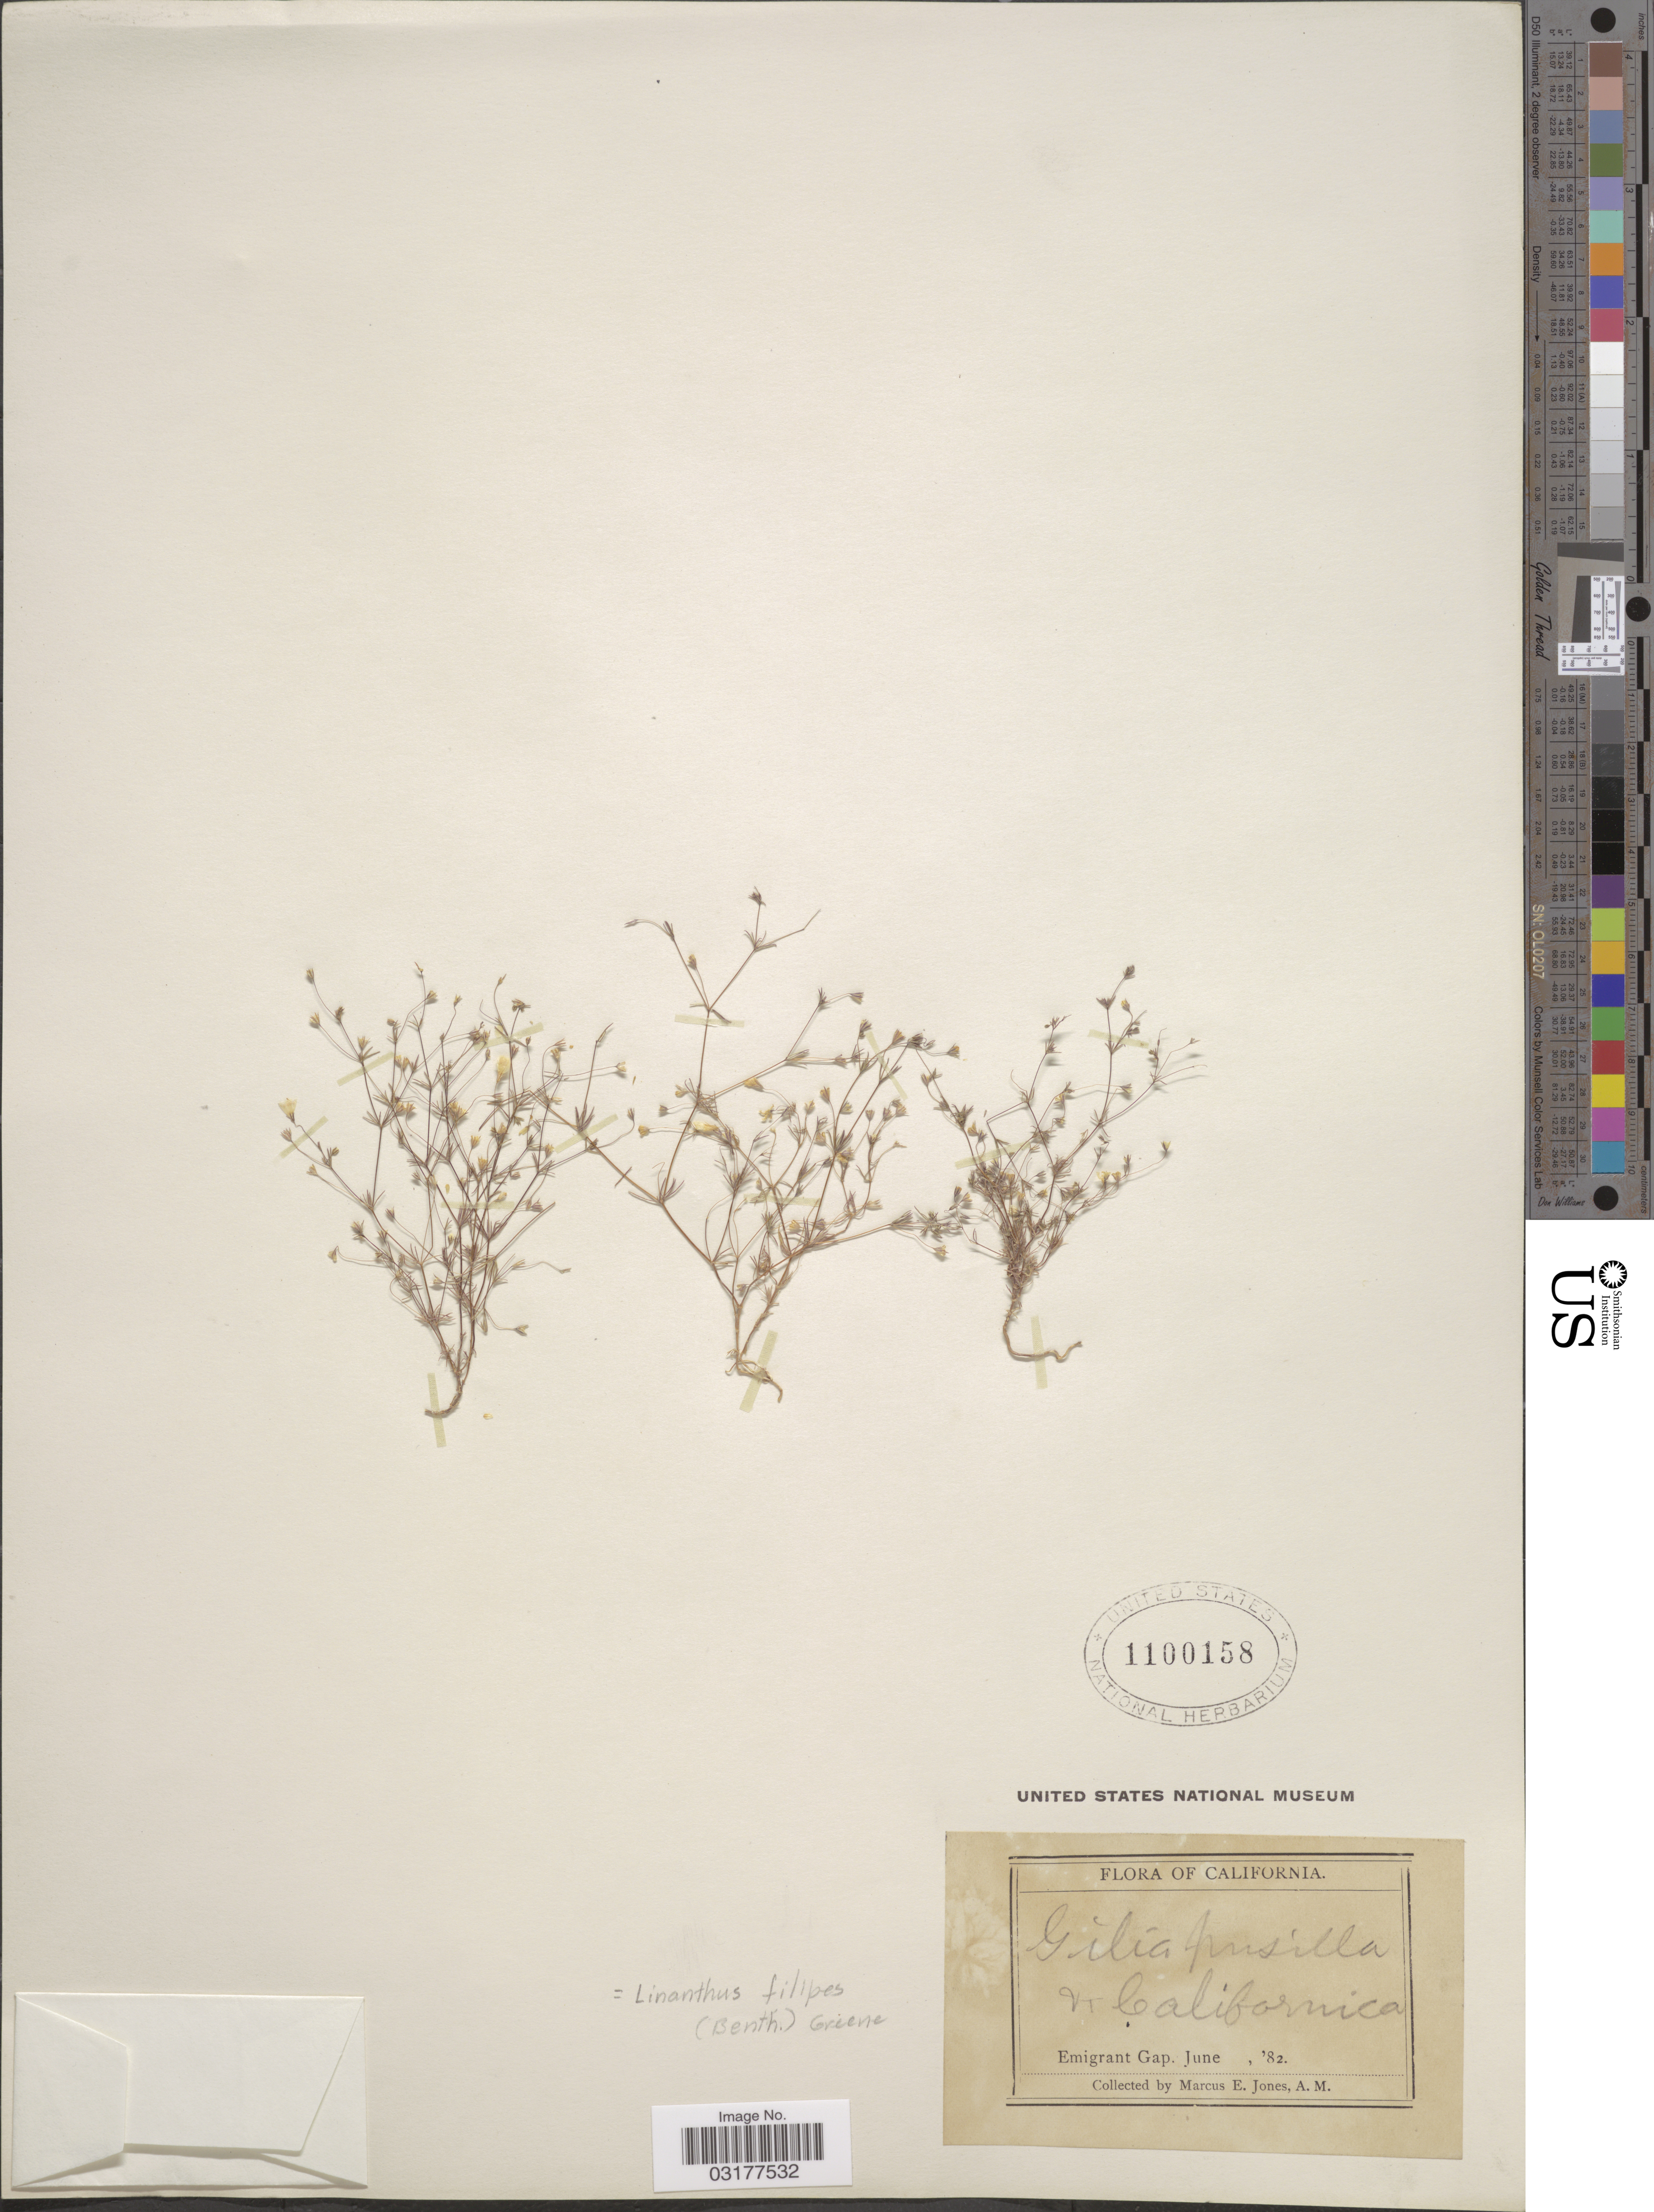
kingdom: Plantae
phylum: Tracheophyta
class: Magnoliopsida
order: Ericales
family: Polemoniaceae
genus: Leptosiphon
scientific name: Leptosiphon filipes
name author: (Benth.) J.M. Porter & L.A. Johnson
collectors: M. E. Jones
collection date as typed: Transcribed d/m/y: /6/82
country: United States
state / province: California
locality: Emigrant Gap.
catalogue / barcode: US 1100158